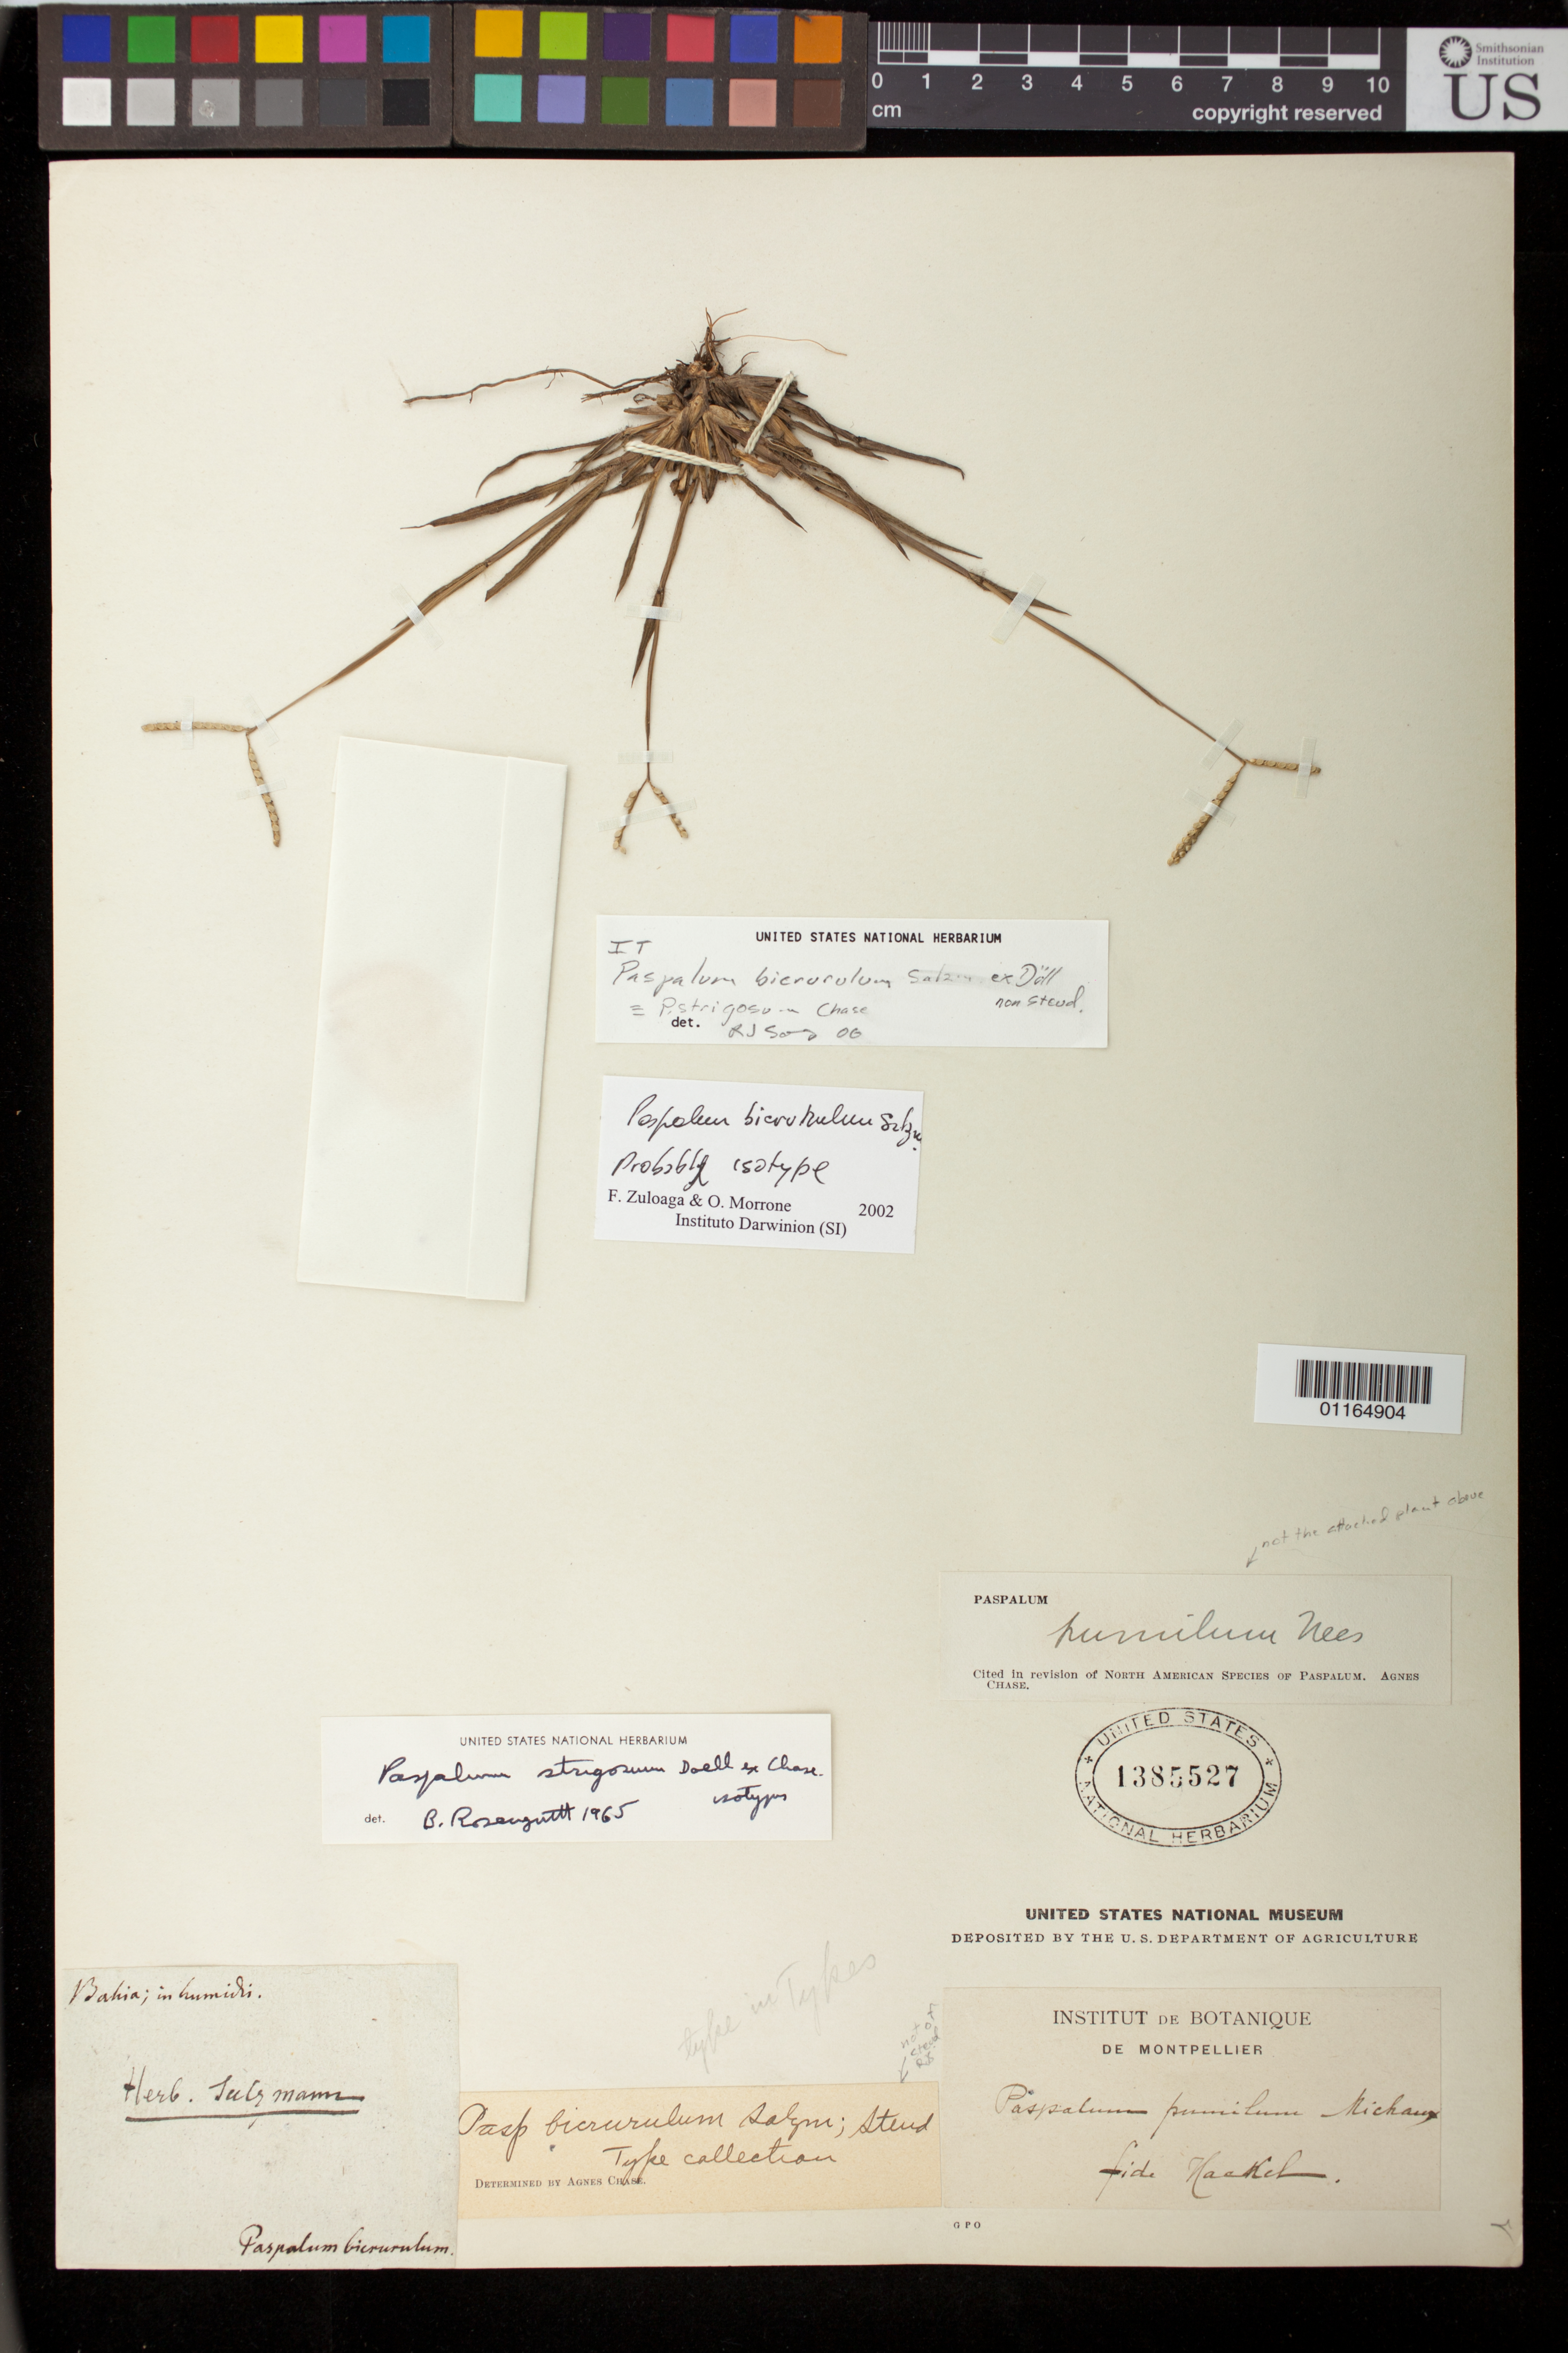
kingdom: Plantae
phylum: Tracheophyta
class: Liliopsida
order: Poales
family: Poaceae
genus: Paspalum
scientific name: Paspalum bicrurulum Salzm. ex Döll, nom. illeg.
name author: Salzm. ex Döll in Mart.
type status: Type Collection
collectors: P. Salzmann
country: Brazil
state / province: Bahia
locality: prope Bahia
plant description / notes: According to Chase (1929), Salzmann distributed 3 different species under the name "Paspalum bicrurulum". This sheet (USNH 1385527) bears confusing annotations.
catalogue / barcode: US 1385527